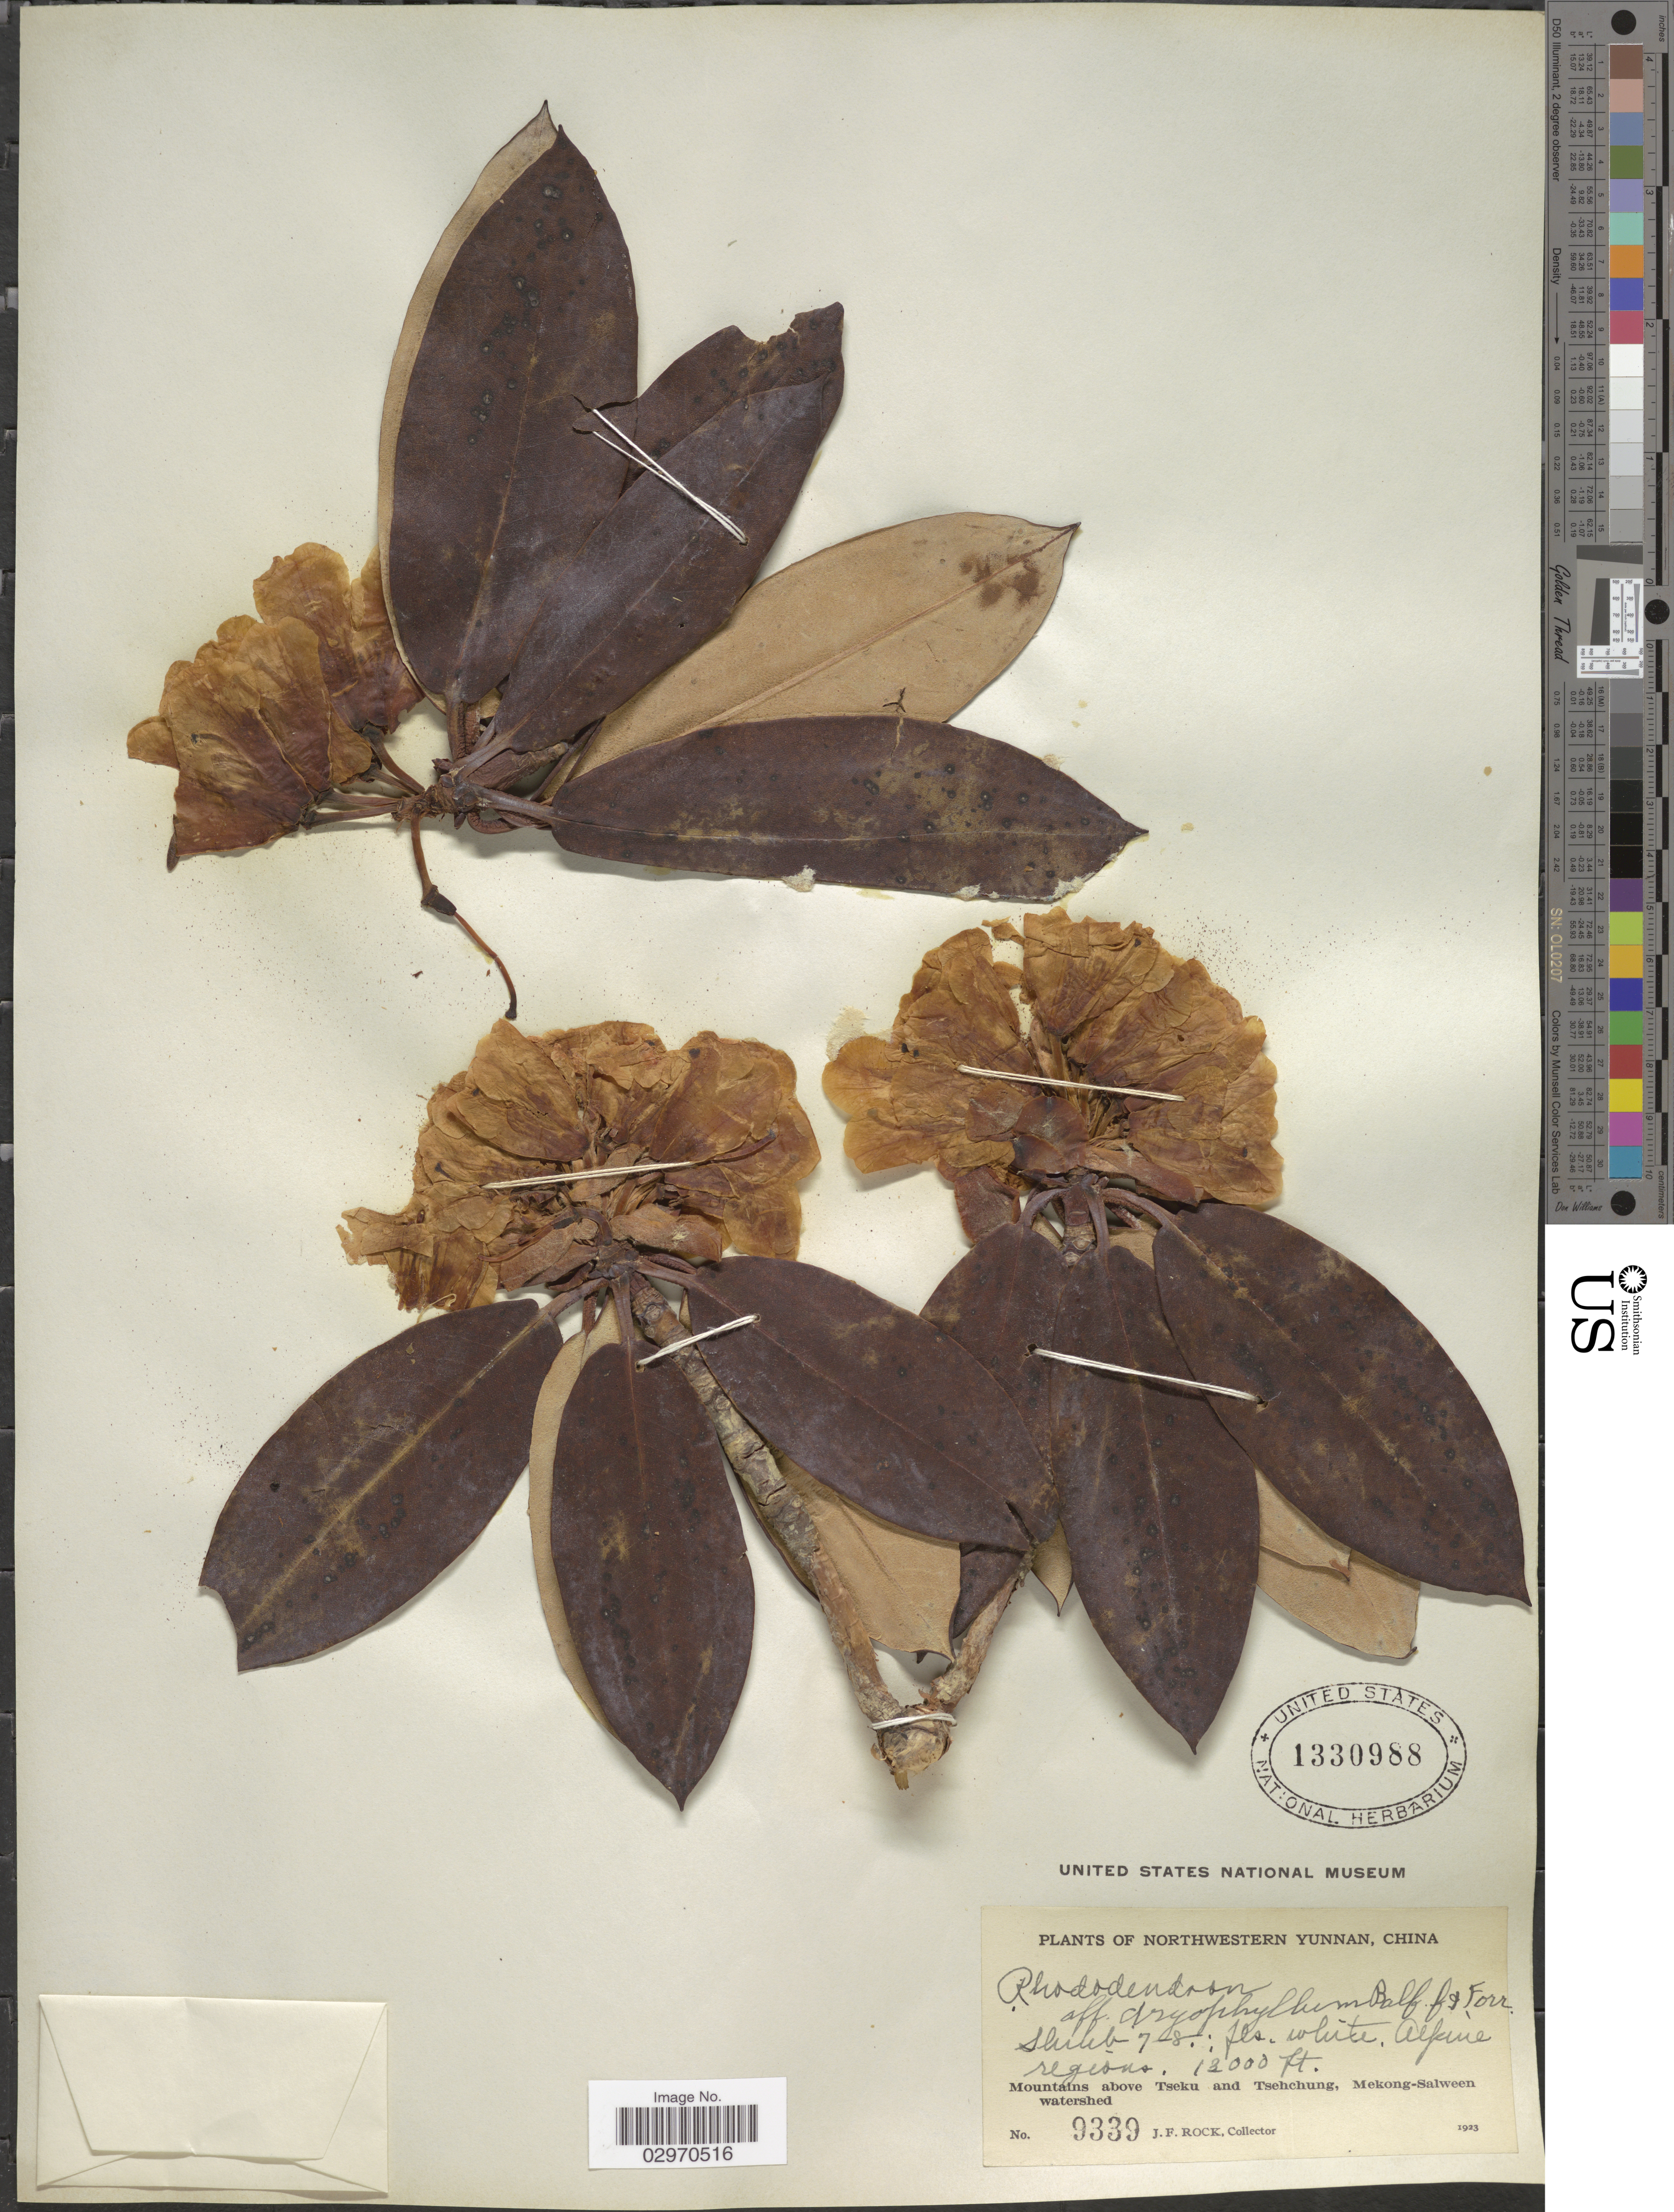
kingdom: Plantae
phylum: Tracheophyta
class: Magnoliopsida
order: Ericales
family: Ericaceae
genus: Rhododendron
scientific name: Rhododendron dryophyllum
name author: Balf. f. & Forrest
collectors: J. Rock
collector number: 9339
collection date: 1923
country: China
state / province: Yunnan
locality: Northwestern Yunnan. Alpine regions. Mountains above Tseku and Tsehchung, Mekong-Salween watershed.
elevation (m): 3962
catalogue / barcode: US 1330988